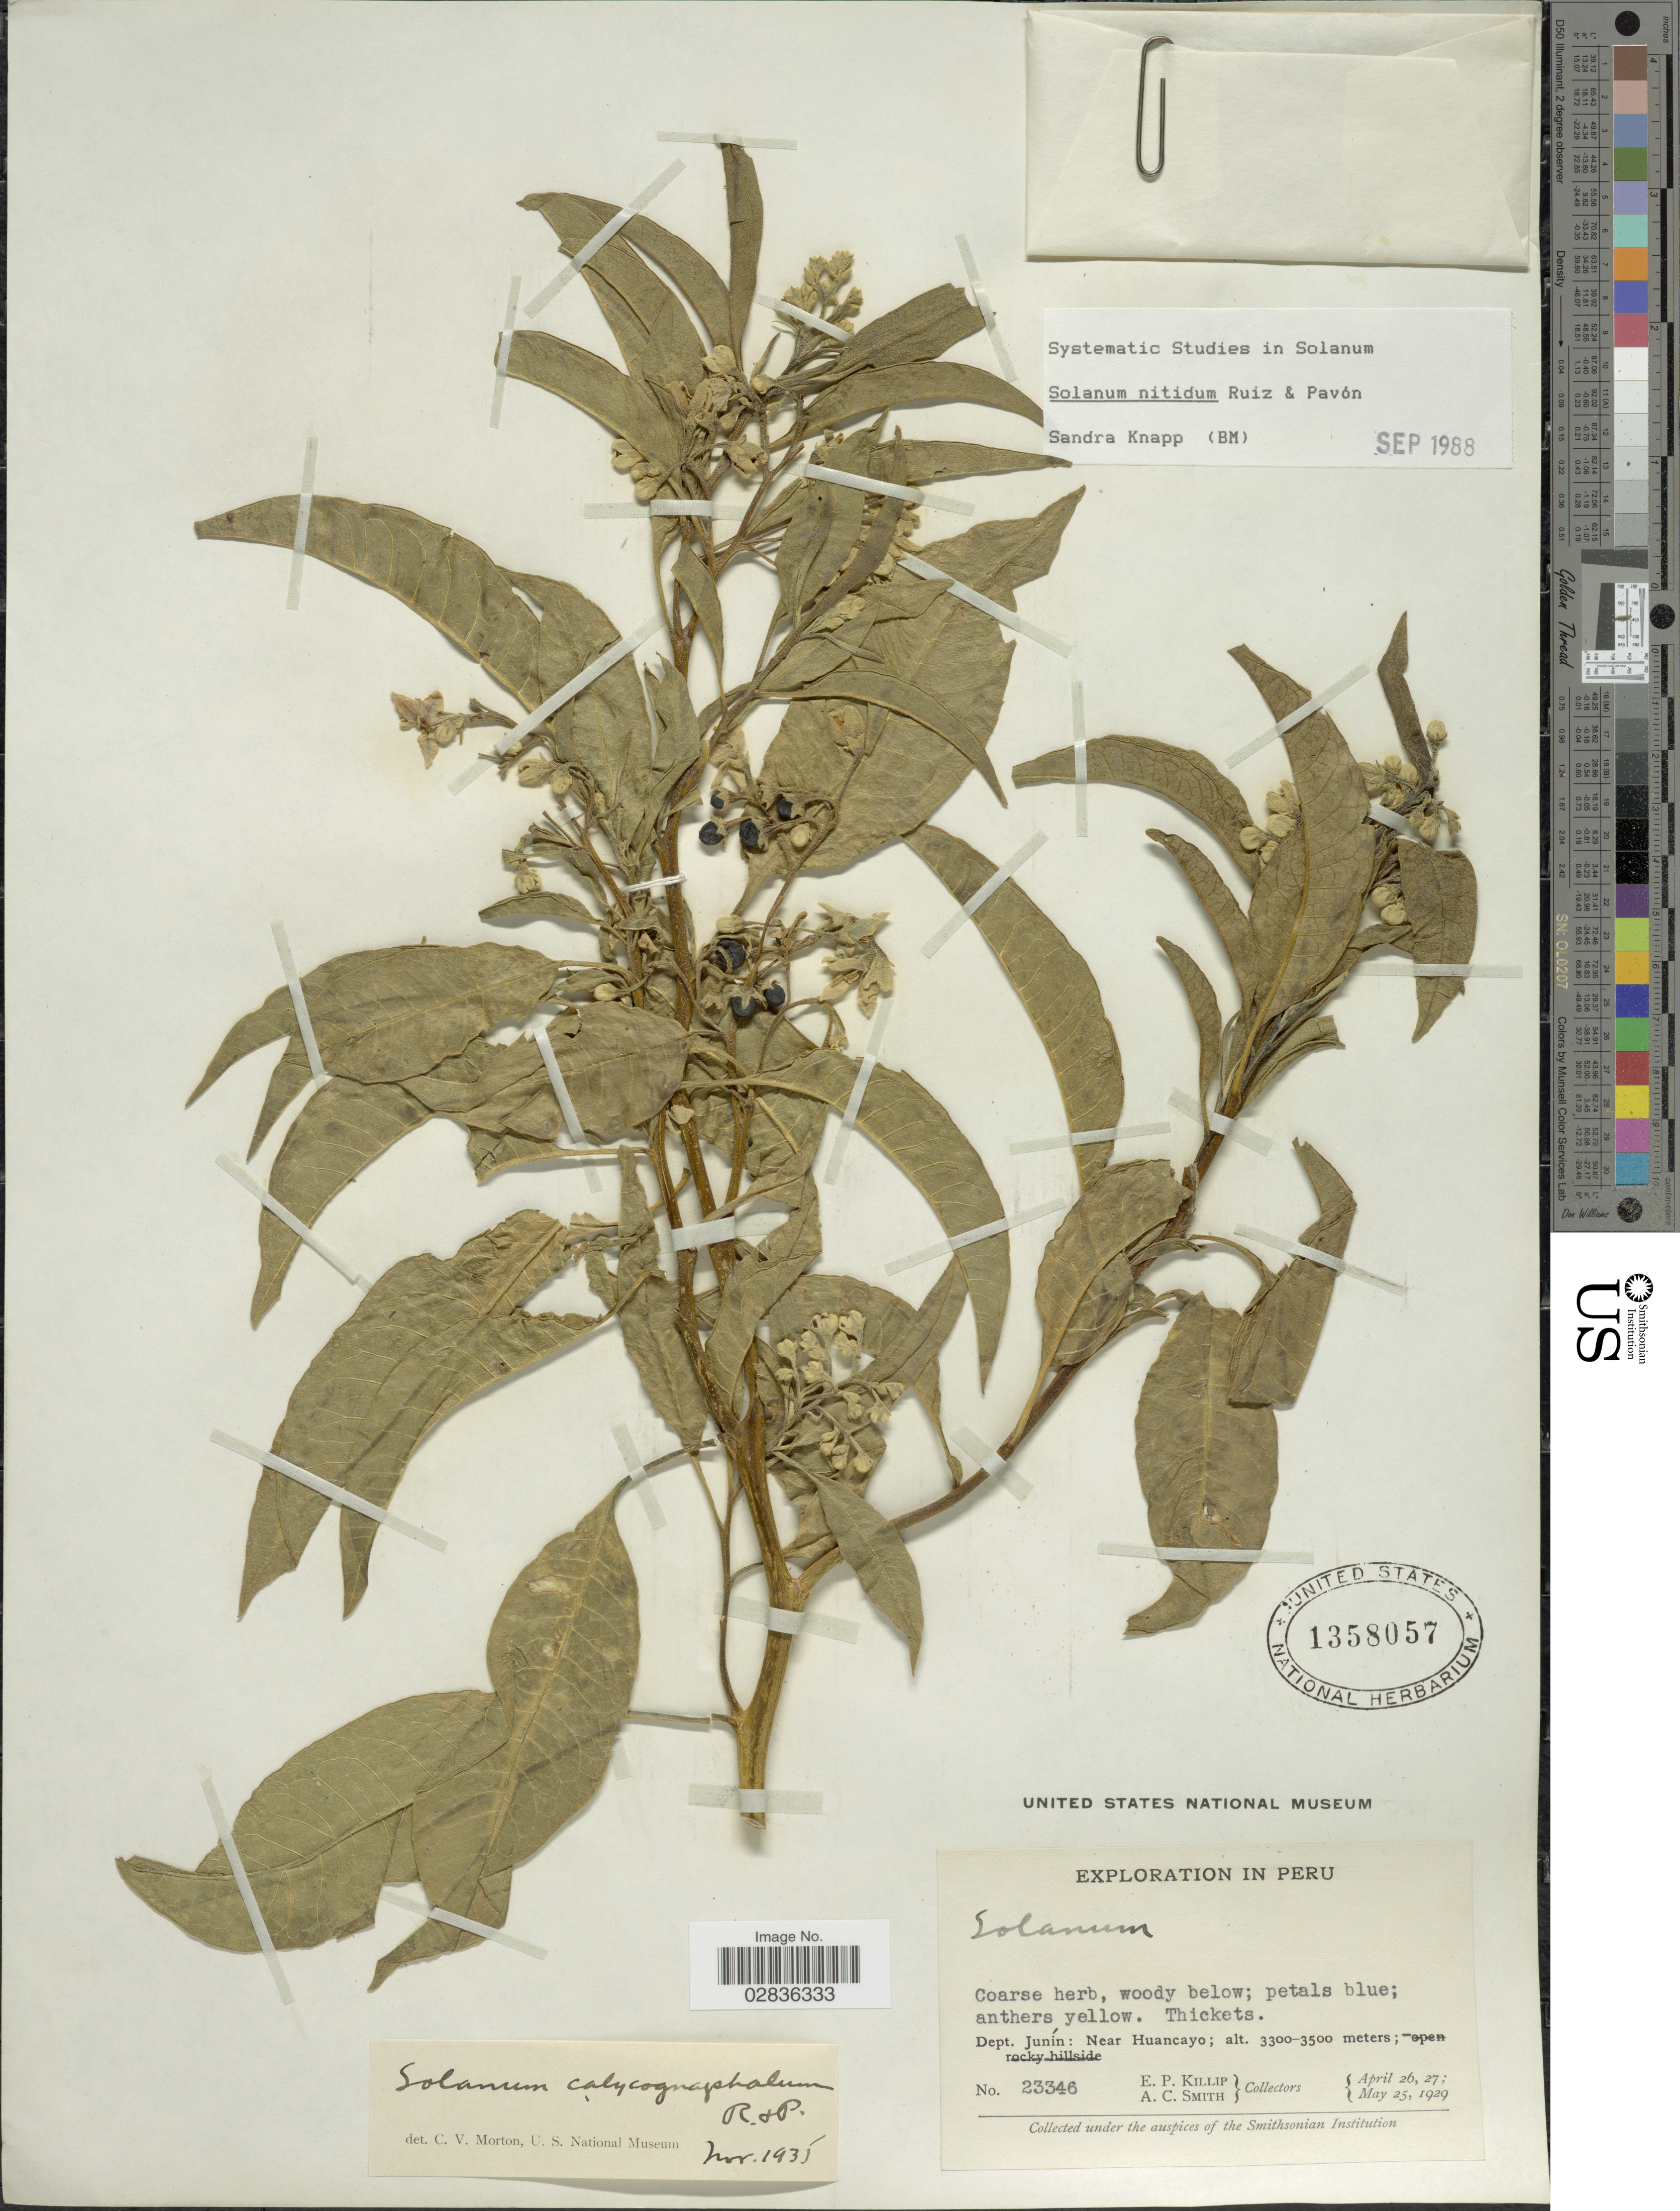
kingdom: Plantae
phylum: Tracheophyta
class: Magnoliopsida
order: Solanales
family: Solanaceae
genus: Solanum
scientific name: Solanum nitidum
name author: Ruiz & Pav.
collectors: E. P. Killip & A. C. Smith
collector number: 23346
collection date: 1929-04-26/1929-05-25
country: Peru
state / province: Junín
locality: Dept. Junín: Near Huancayo.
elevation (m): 3300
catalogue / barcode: US 1358057